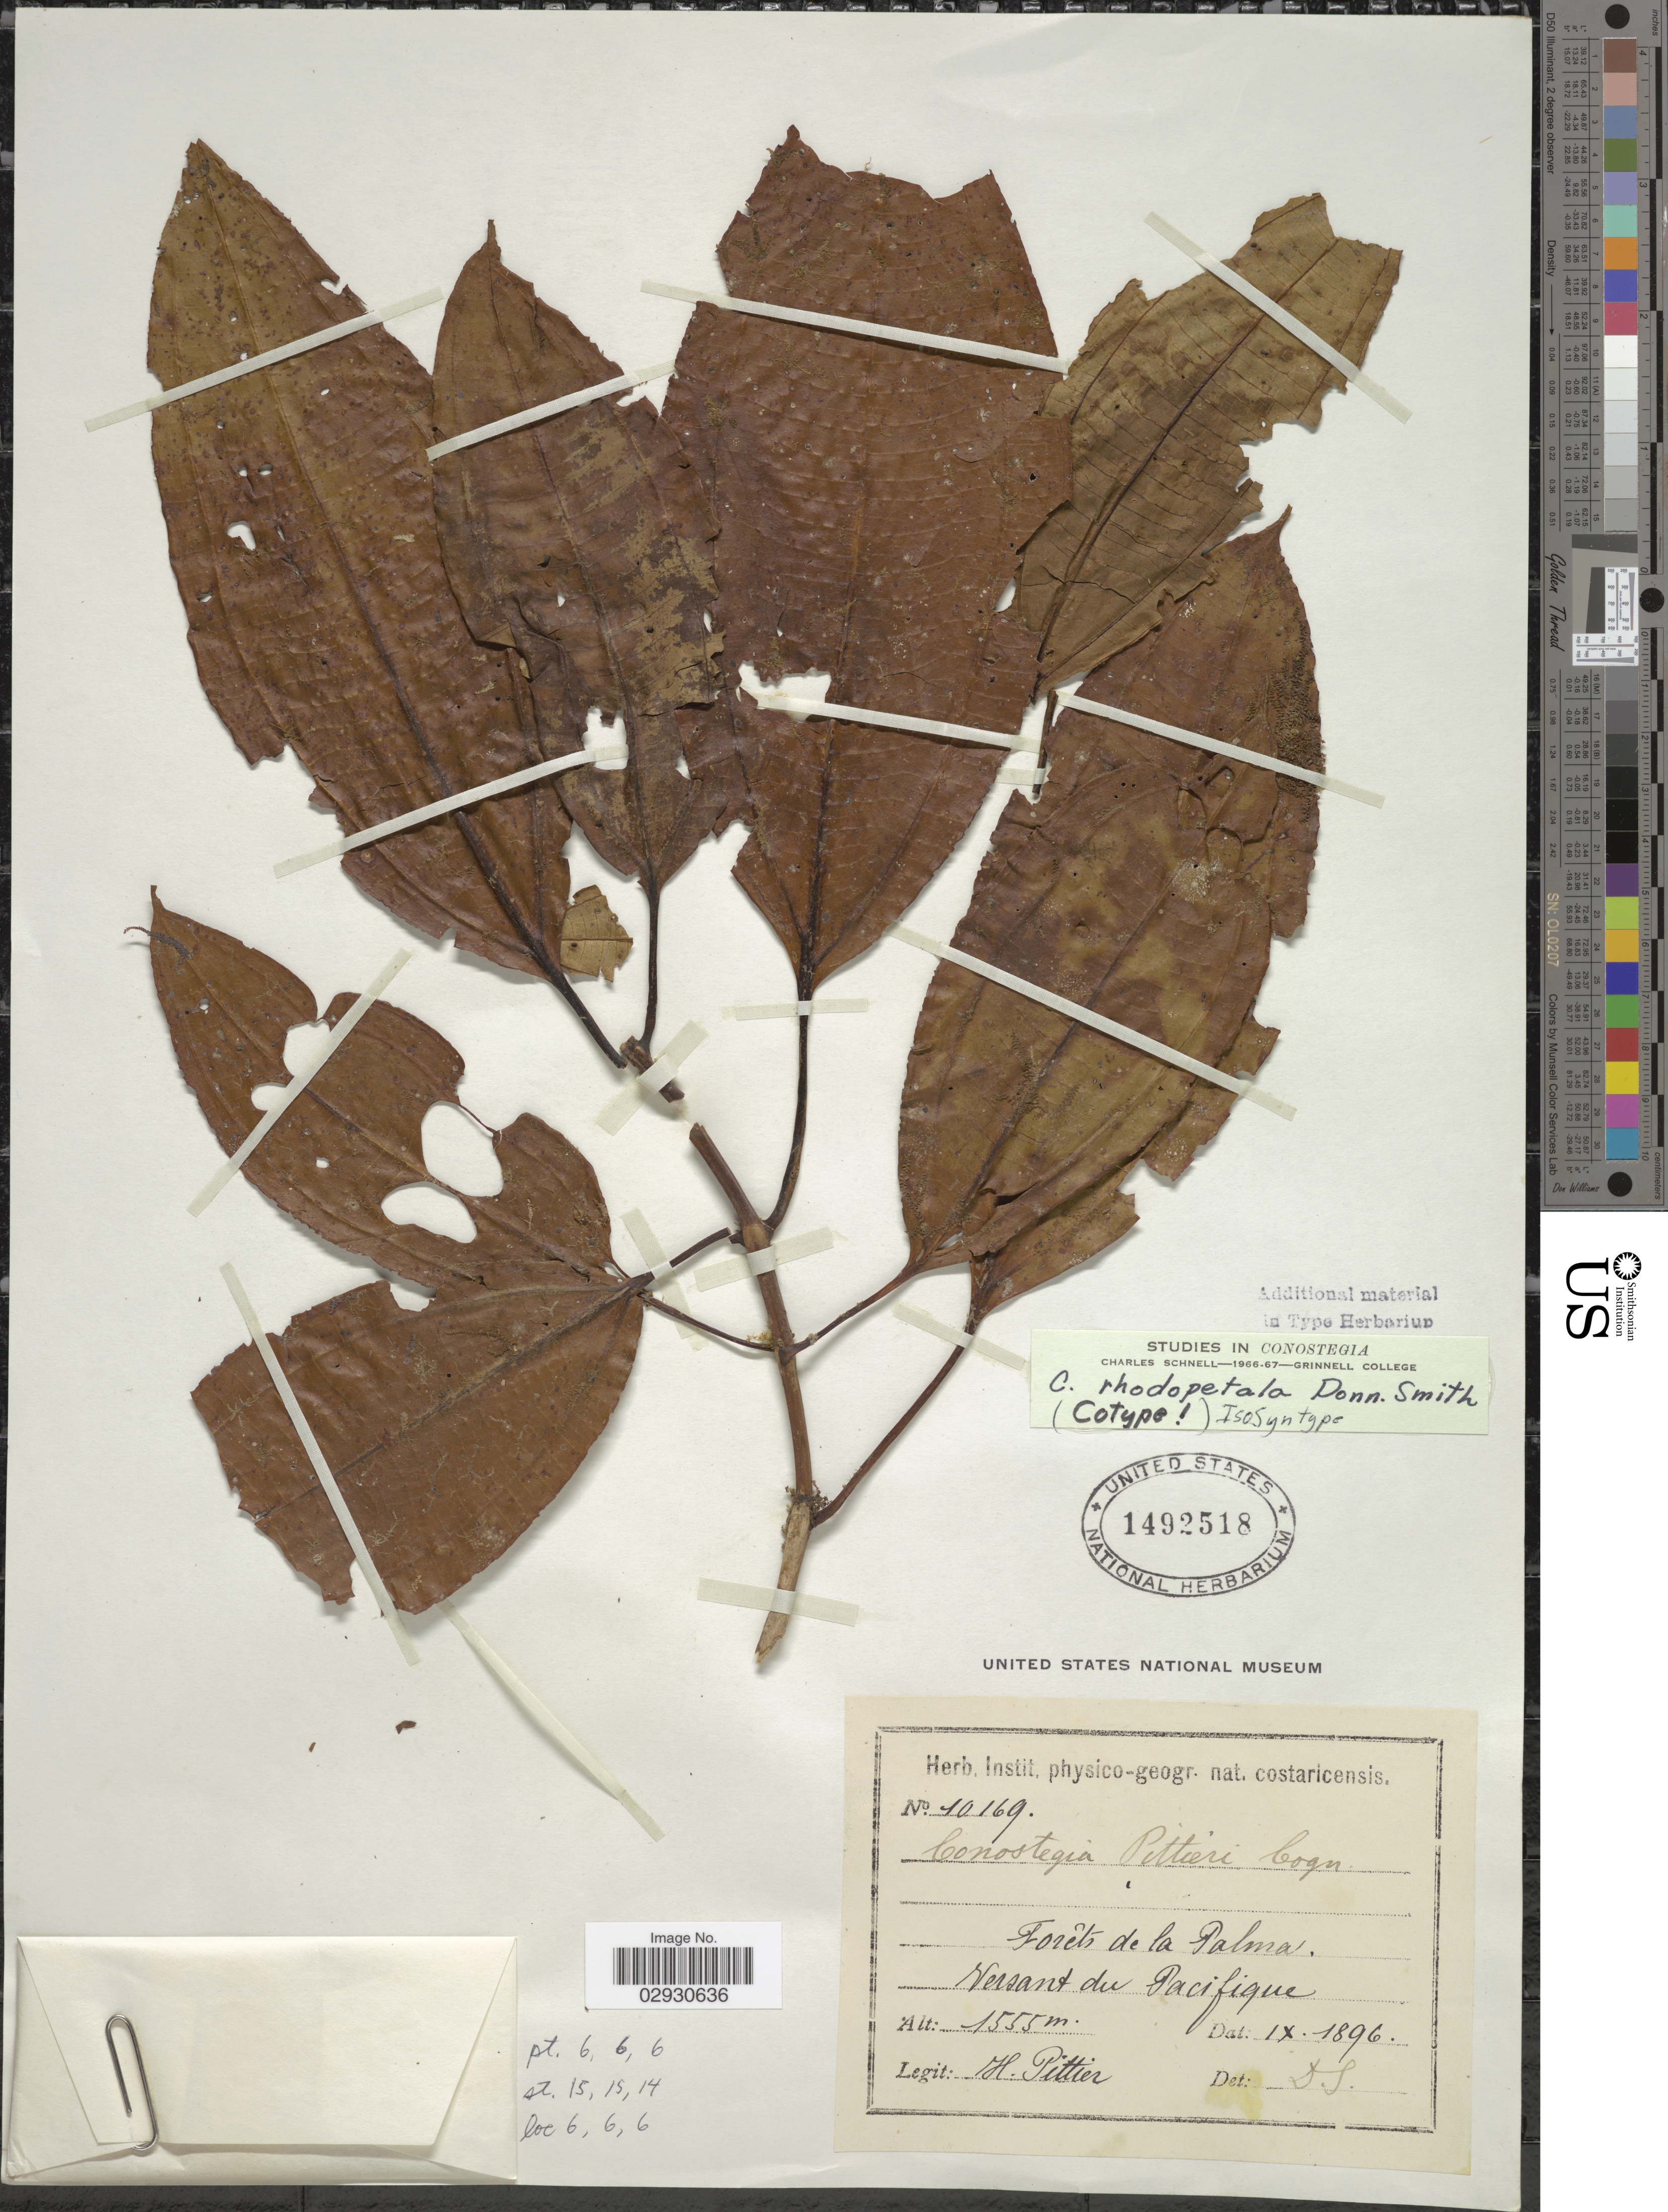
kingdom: Plantae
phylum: Tracheophyta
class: Magnoliopsida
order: Myrtales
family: Melastomataceae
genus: Conostegia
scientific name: Conostegia rhodopetala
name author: Donn. Sm.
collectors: H. F. Pittier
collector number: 10169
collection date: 1896-09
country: Costa Rica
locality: Forêts de la Palma, Versant du Pacifique.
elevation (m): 1555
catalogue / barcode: US 1492518